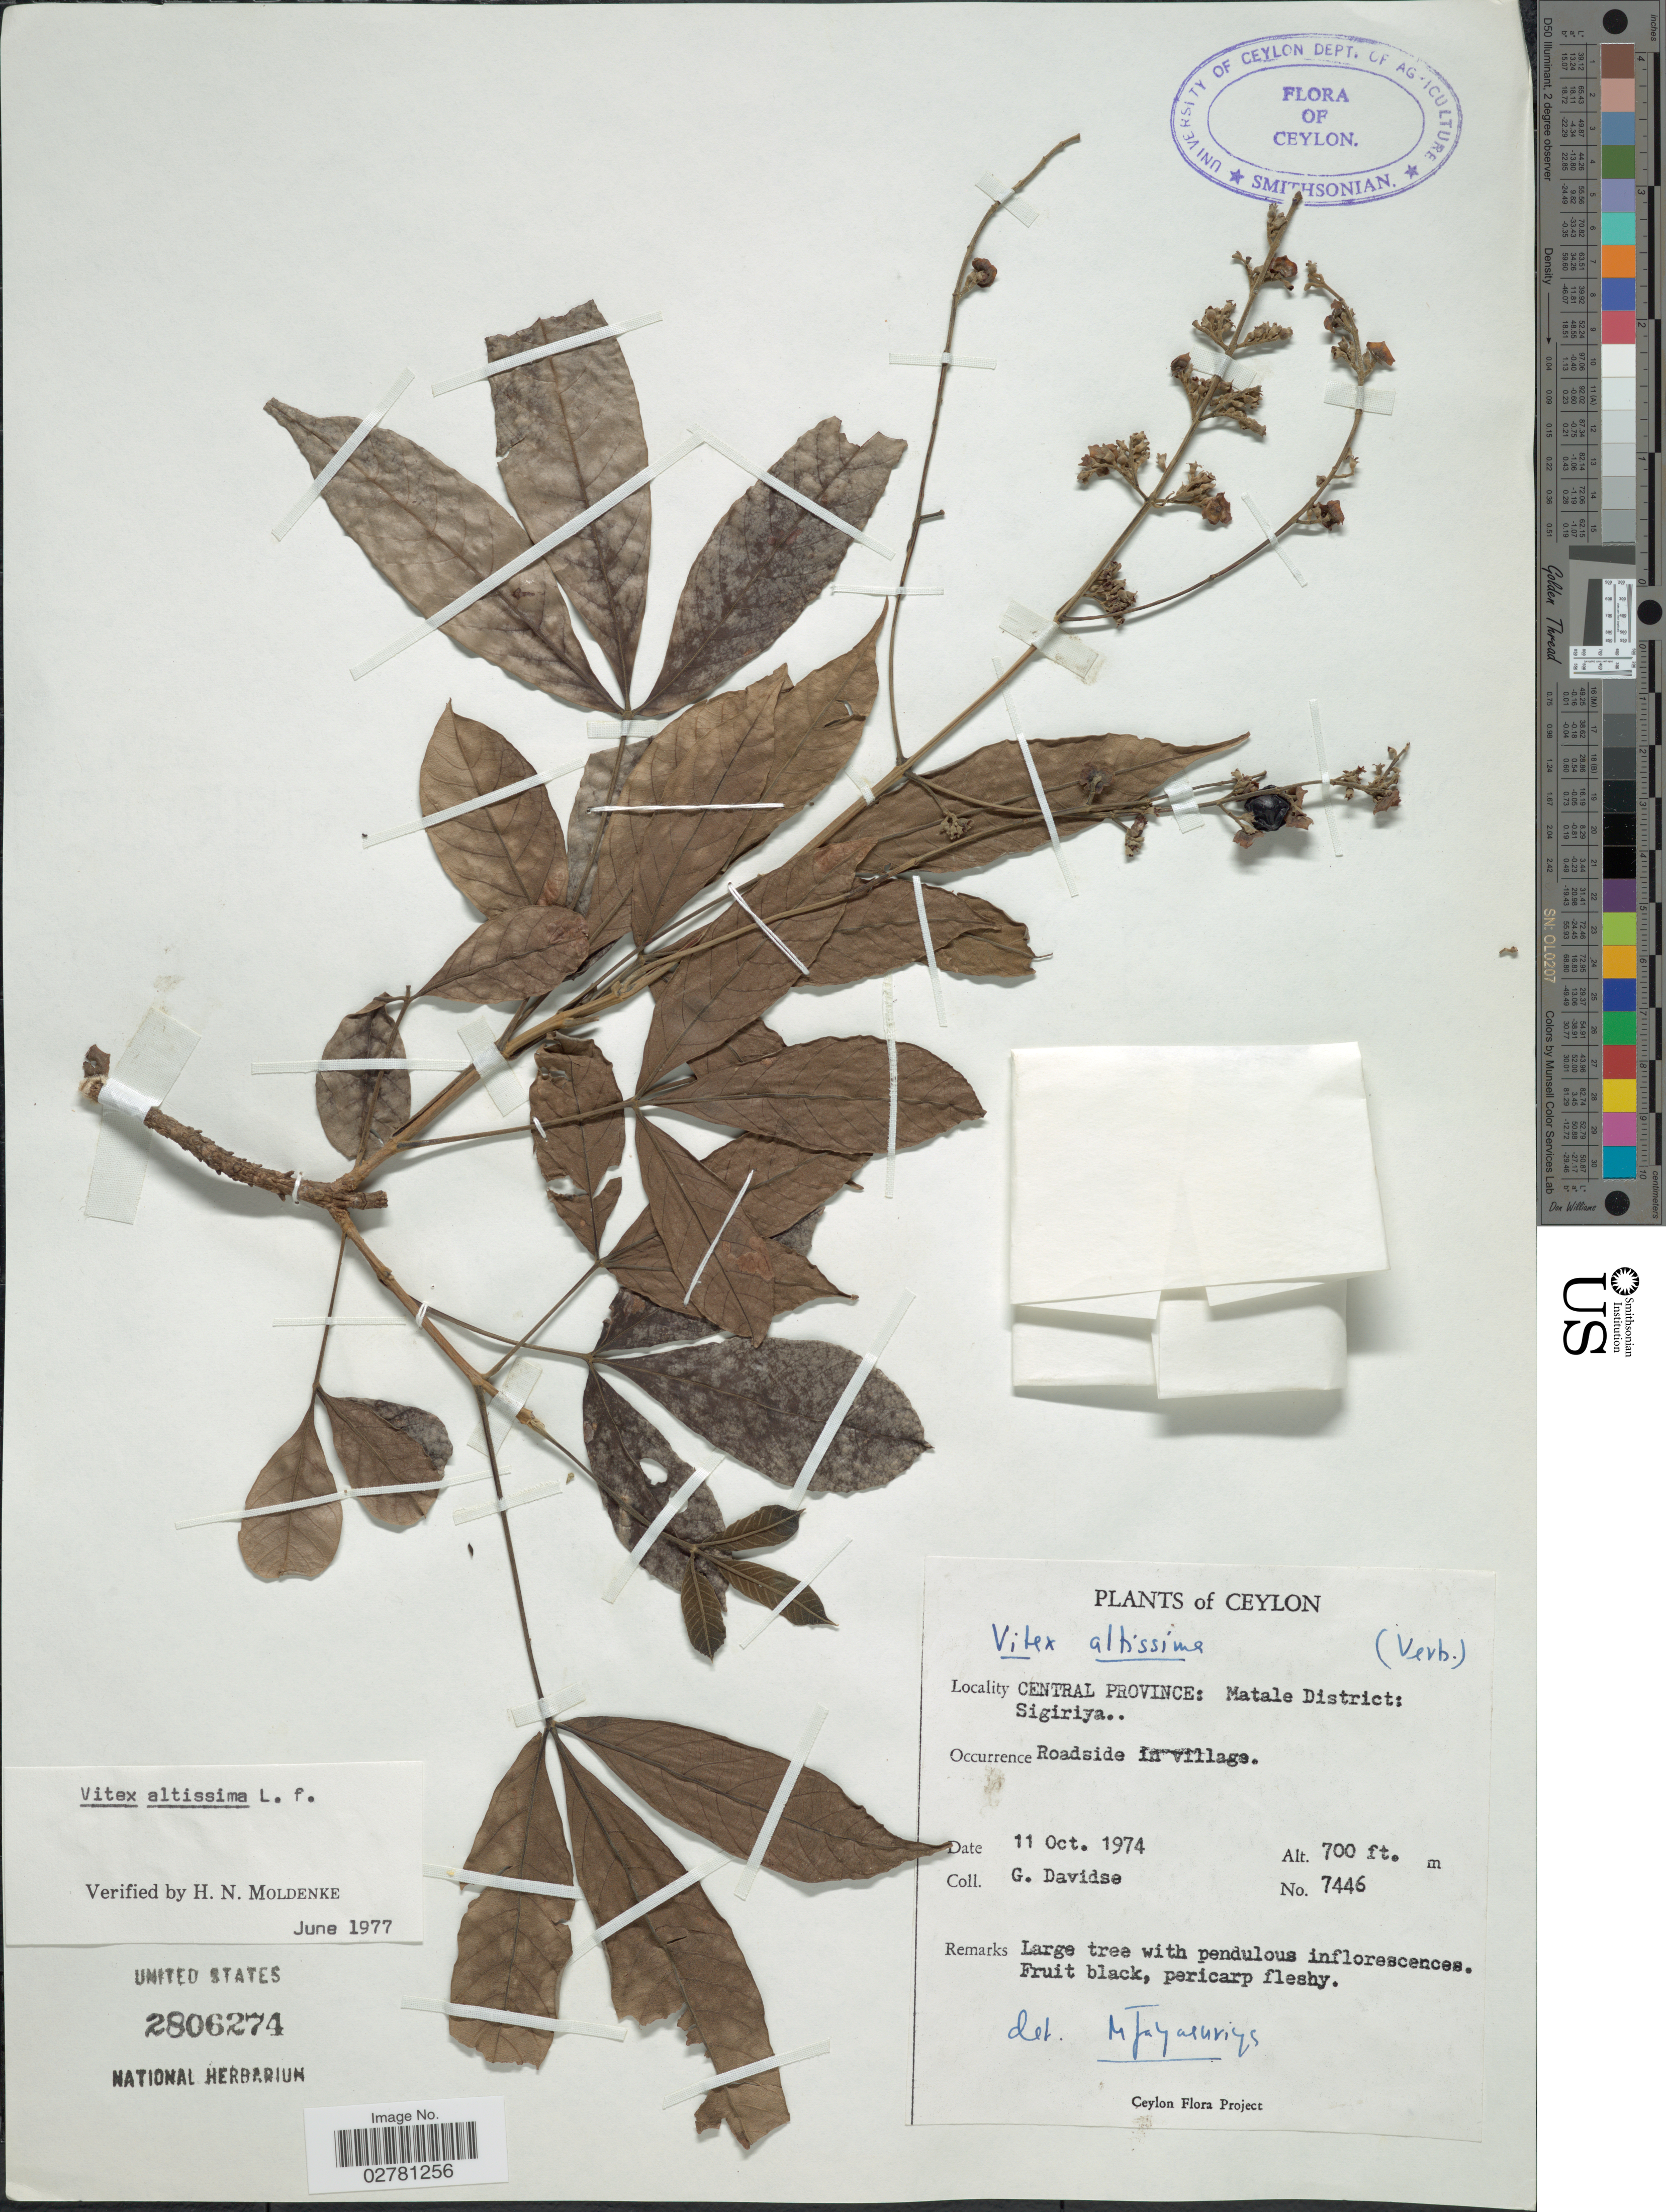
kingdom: Plantae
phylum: Tracheophyta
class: Magnoliopsida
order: Lamiales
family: Lamiaceae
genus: Vitex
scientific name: Vitex altissima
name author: L. f.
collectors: G. Davidse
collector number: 7446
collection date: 1974-10-11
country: Sri Lanka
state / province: Central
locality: Ceylon. Matale District: Sigiriya.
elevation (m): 213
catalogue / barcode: US 2806274